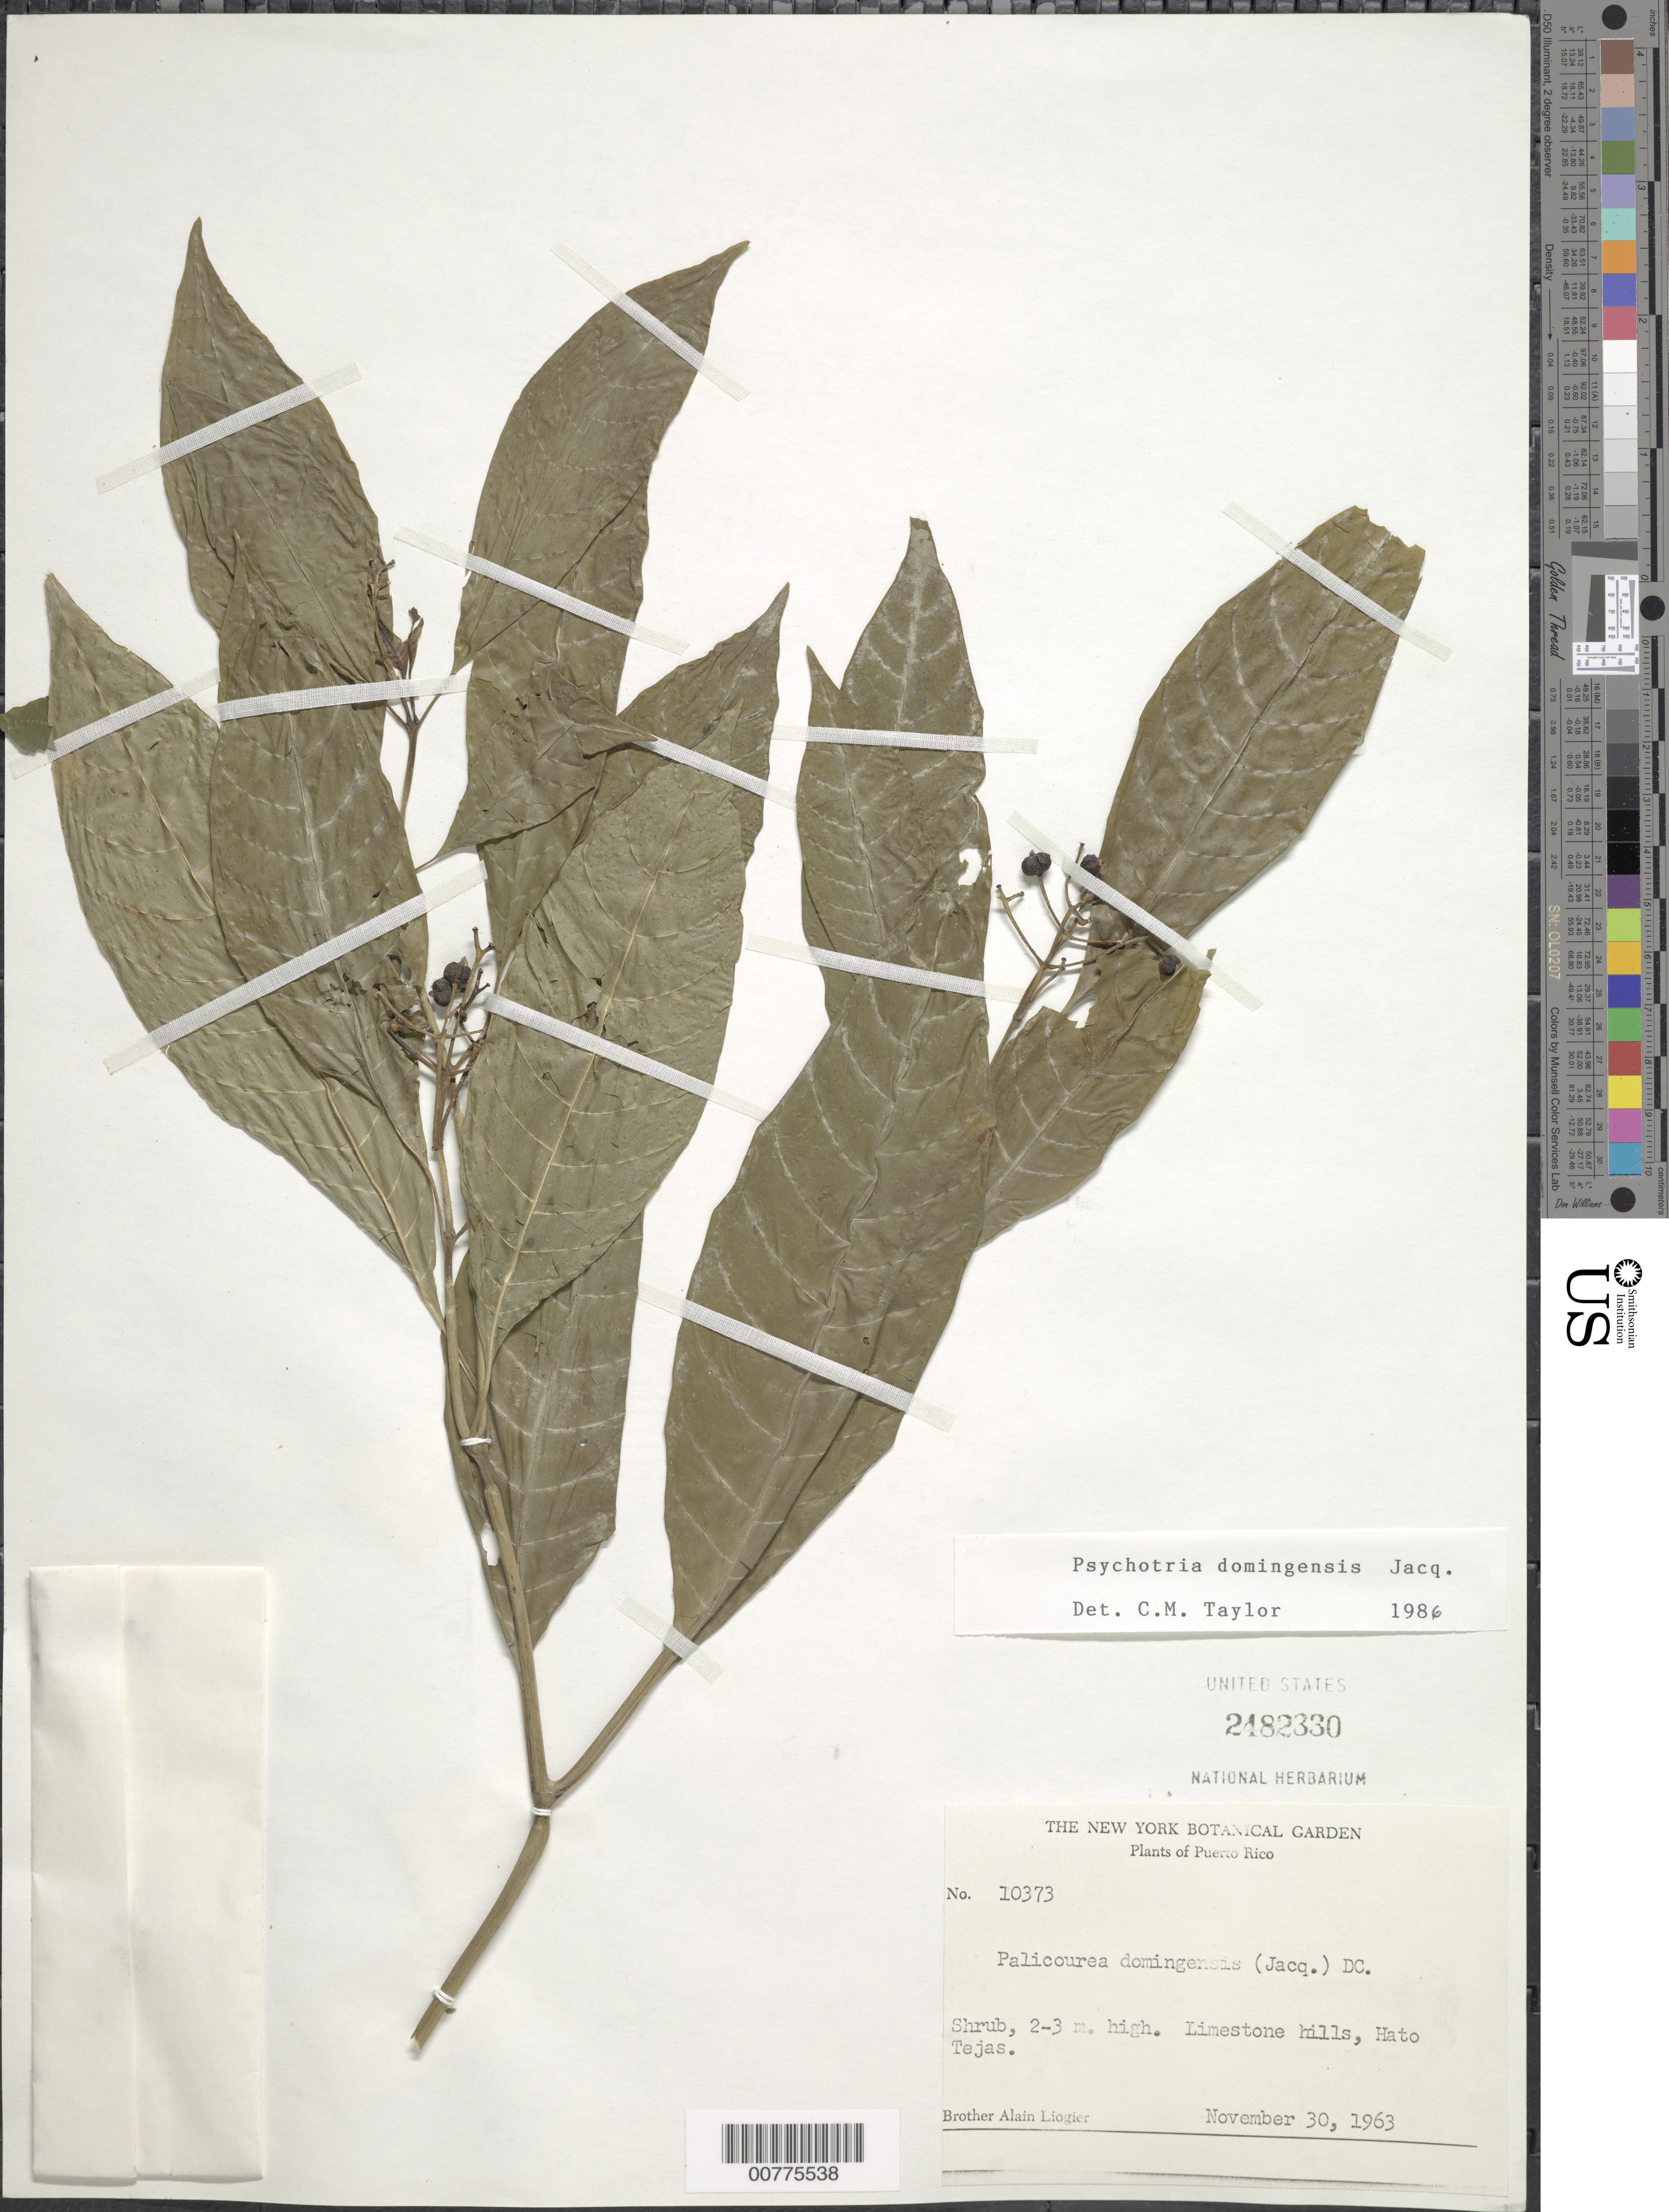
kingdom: Plantae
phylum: Tracheophyta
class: Magnoliopsida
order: Gentianales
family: Rubiaceae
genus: Psychotria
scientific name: Psychotria domingensis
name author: Jacq.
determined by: Taylor, Charlotte M.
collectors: A. H. Liogier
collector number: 10373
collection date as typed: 30 Nov 1963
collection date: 1963-11-30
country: Puerto Rico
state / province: Bayamón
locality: Limestone hills, Hato Tejas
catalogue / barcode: US 2482330